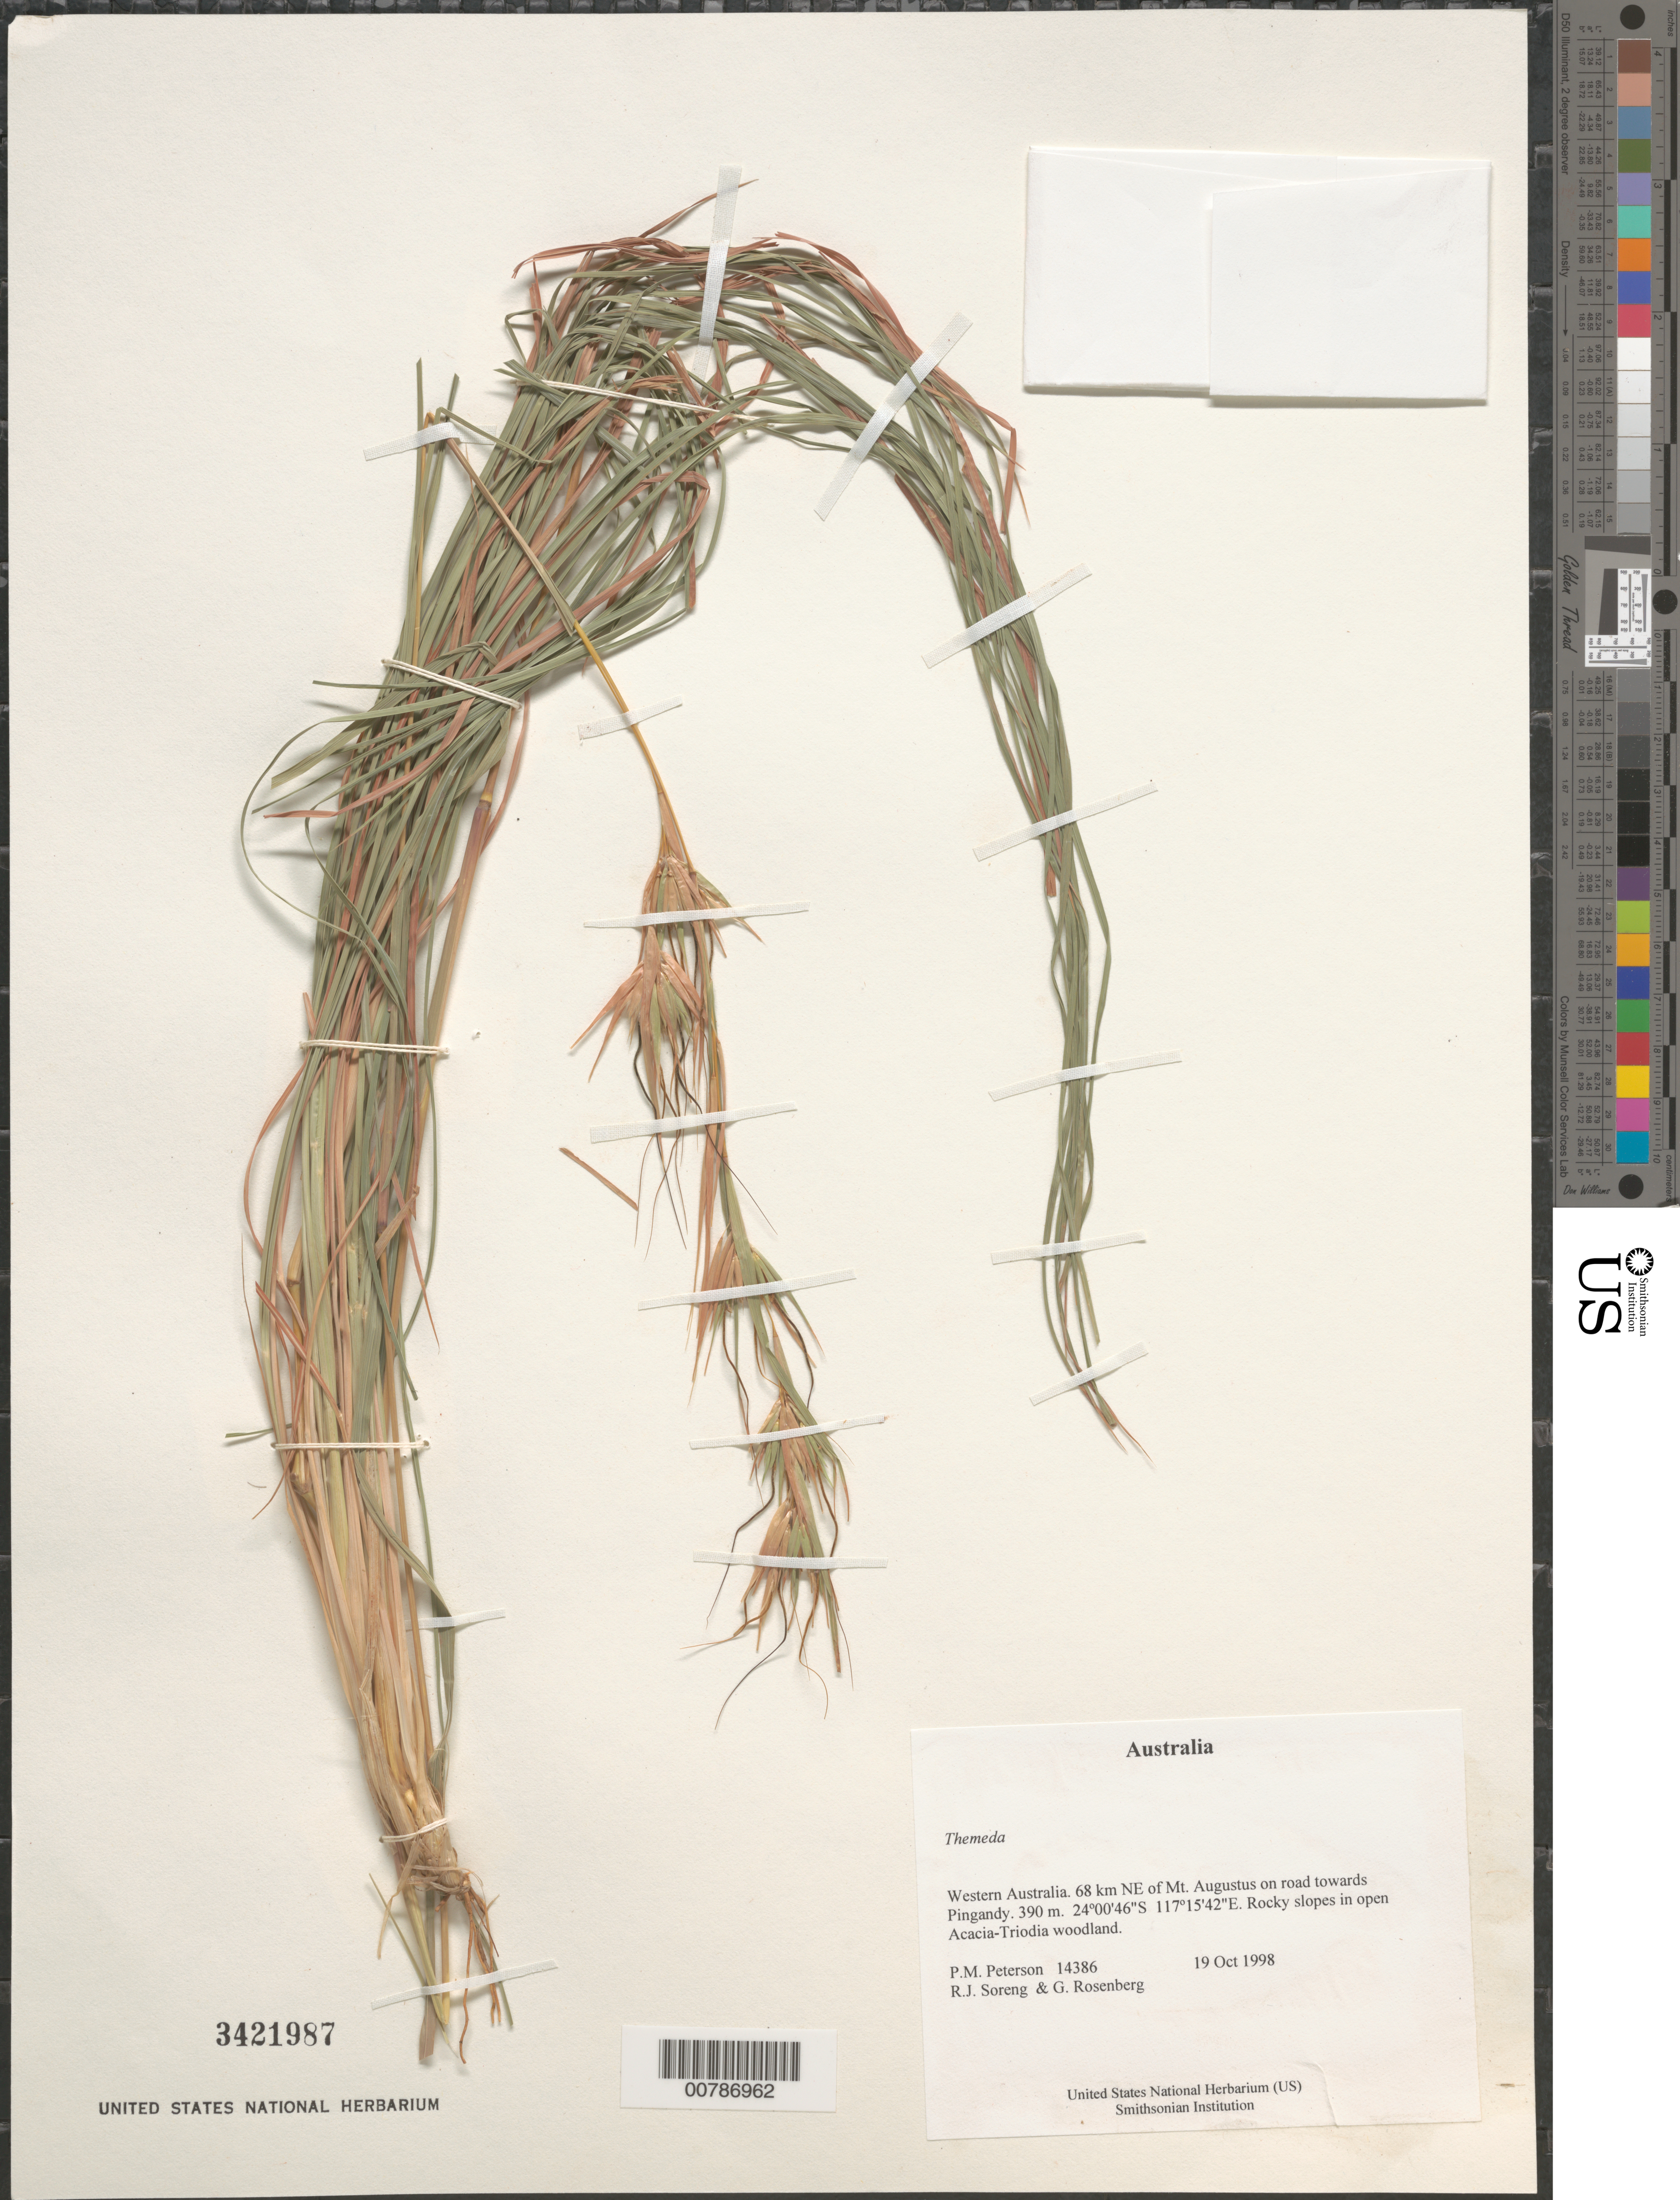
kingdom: Plantae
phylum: Tracheophyta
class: Liliopsida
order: Poales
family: Poaceae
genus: Themeda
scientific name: Themeda sp.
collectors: P. M. Peterson, R. J. Soreng & G. Rosenberg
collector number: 14386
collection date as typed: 19 Oct 1998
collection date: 1998-10-19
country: Australia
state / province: Western Australia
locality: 68 km NE of Mt. Augustus on road towards Pingandy.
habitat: Rocky slopes in open Acacia-Triodia woodland.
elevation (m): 390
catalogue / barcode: US 3421987